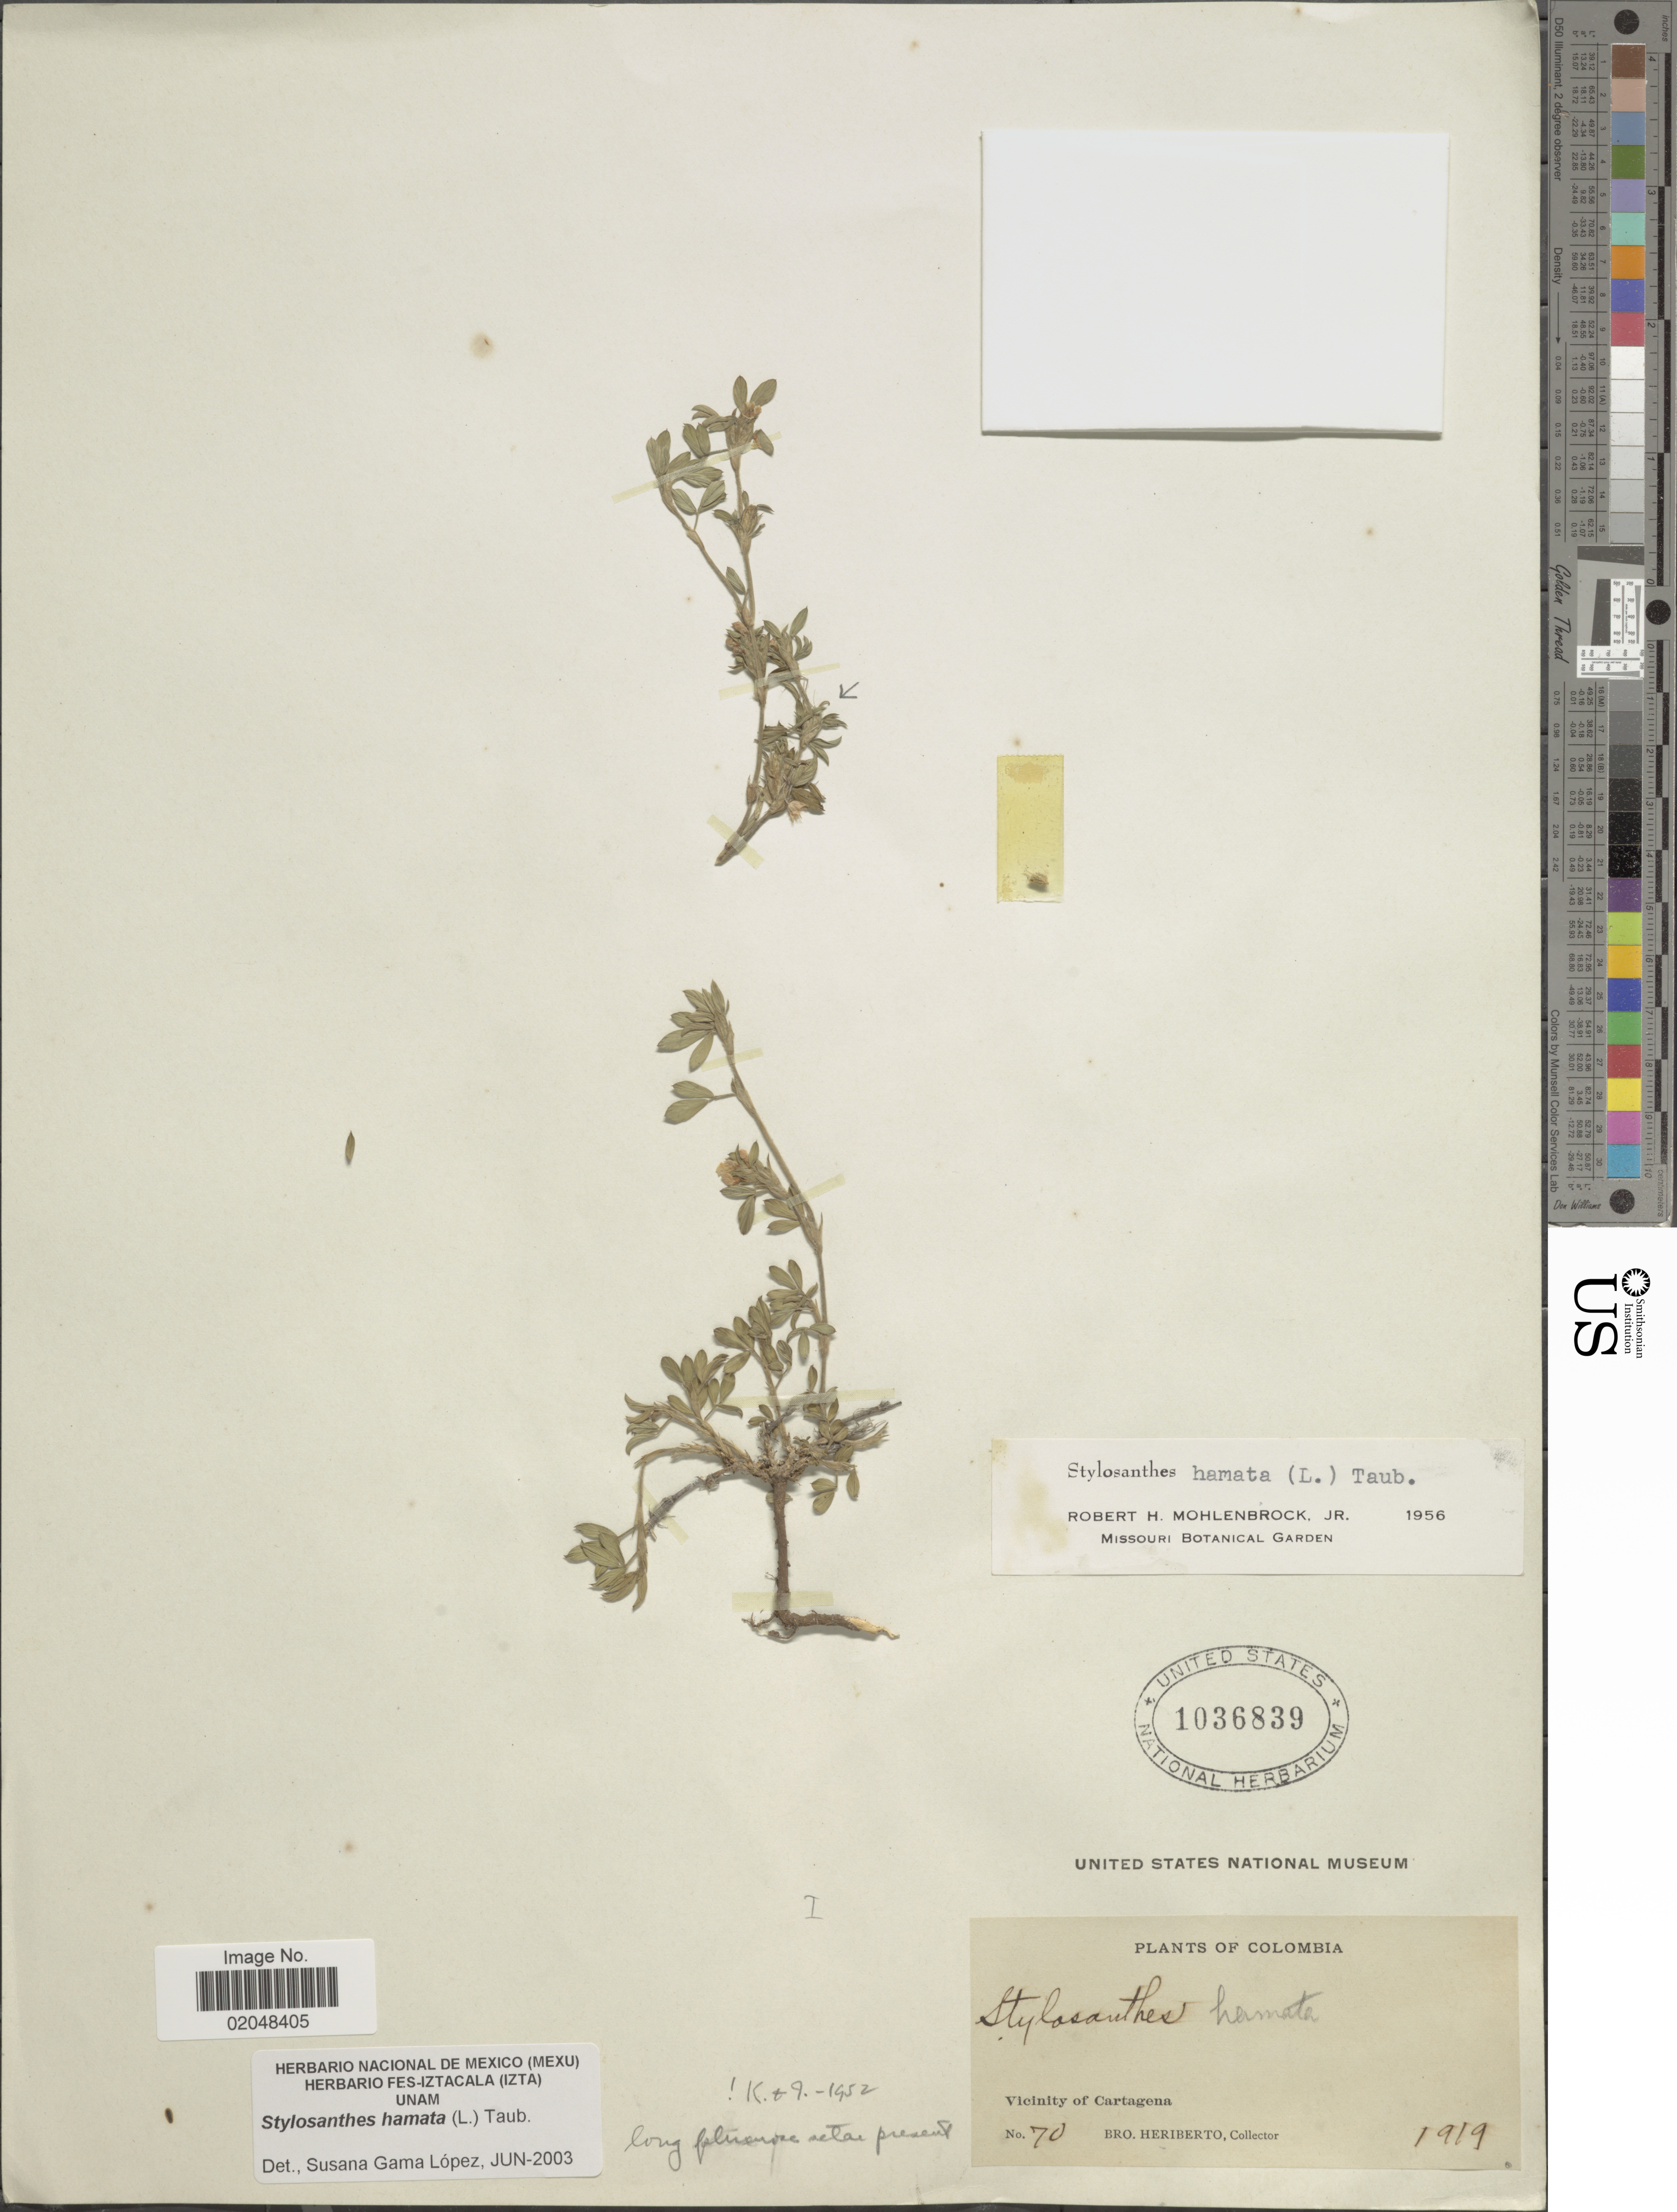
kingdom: Plantae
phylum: Tracheophyta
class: Magnoliopsida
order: Fabales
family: Fabaceae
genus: Stylosanthes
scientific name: Stylosanthes hamata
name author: (L.) Taub.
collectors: B. Heriberto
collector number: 70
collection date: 1919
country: Colombia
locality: Vicinity of Cartagena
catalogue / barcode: US 1036839